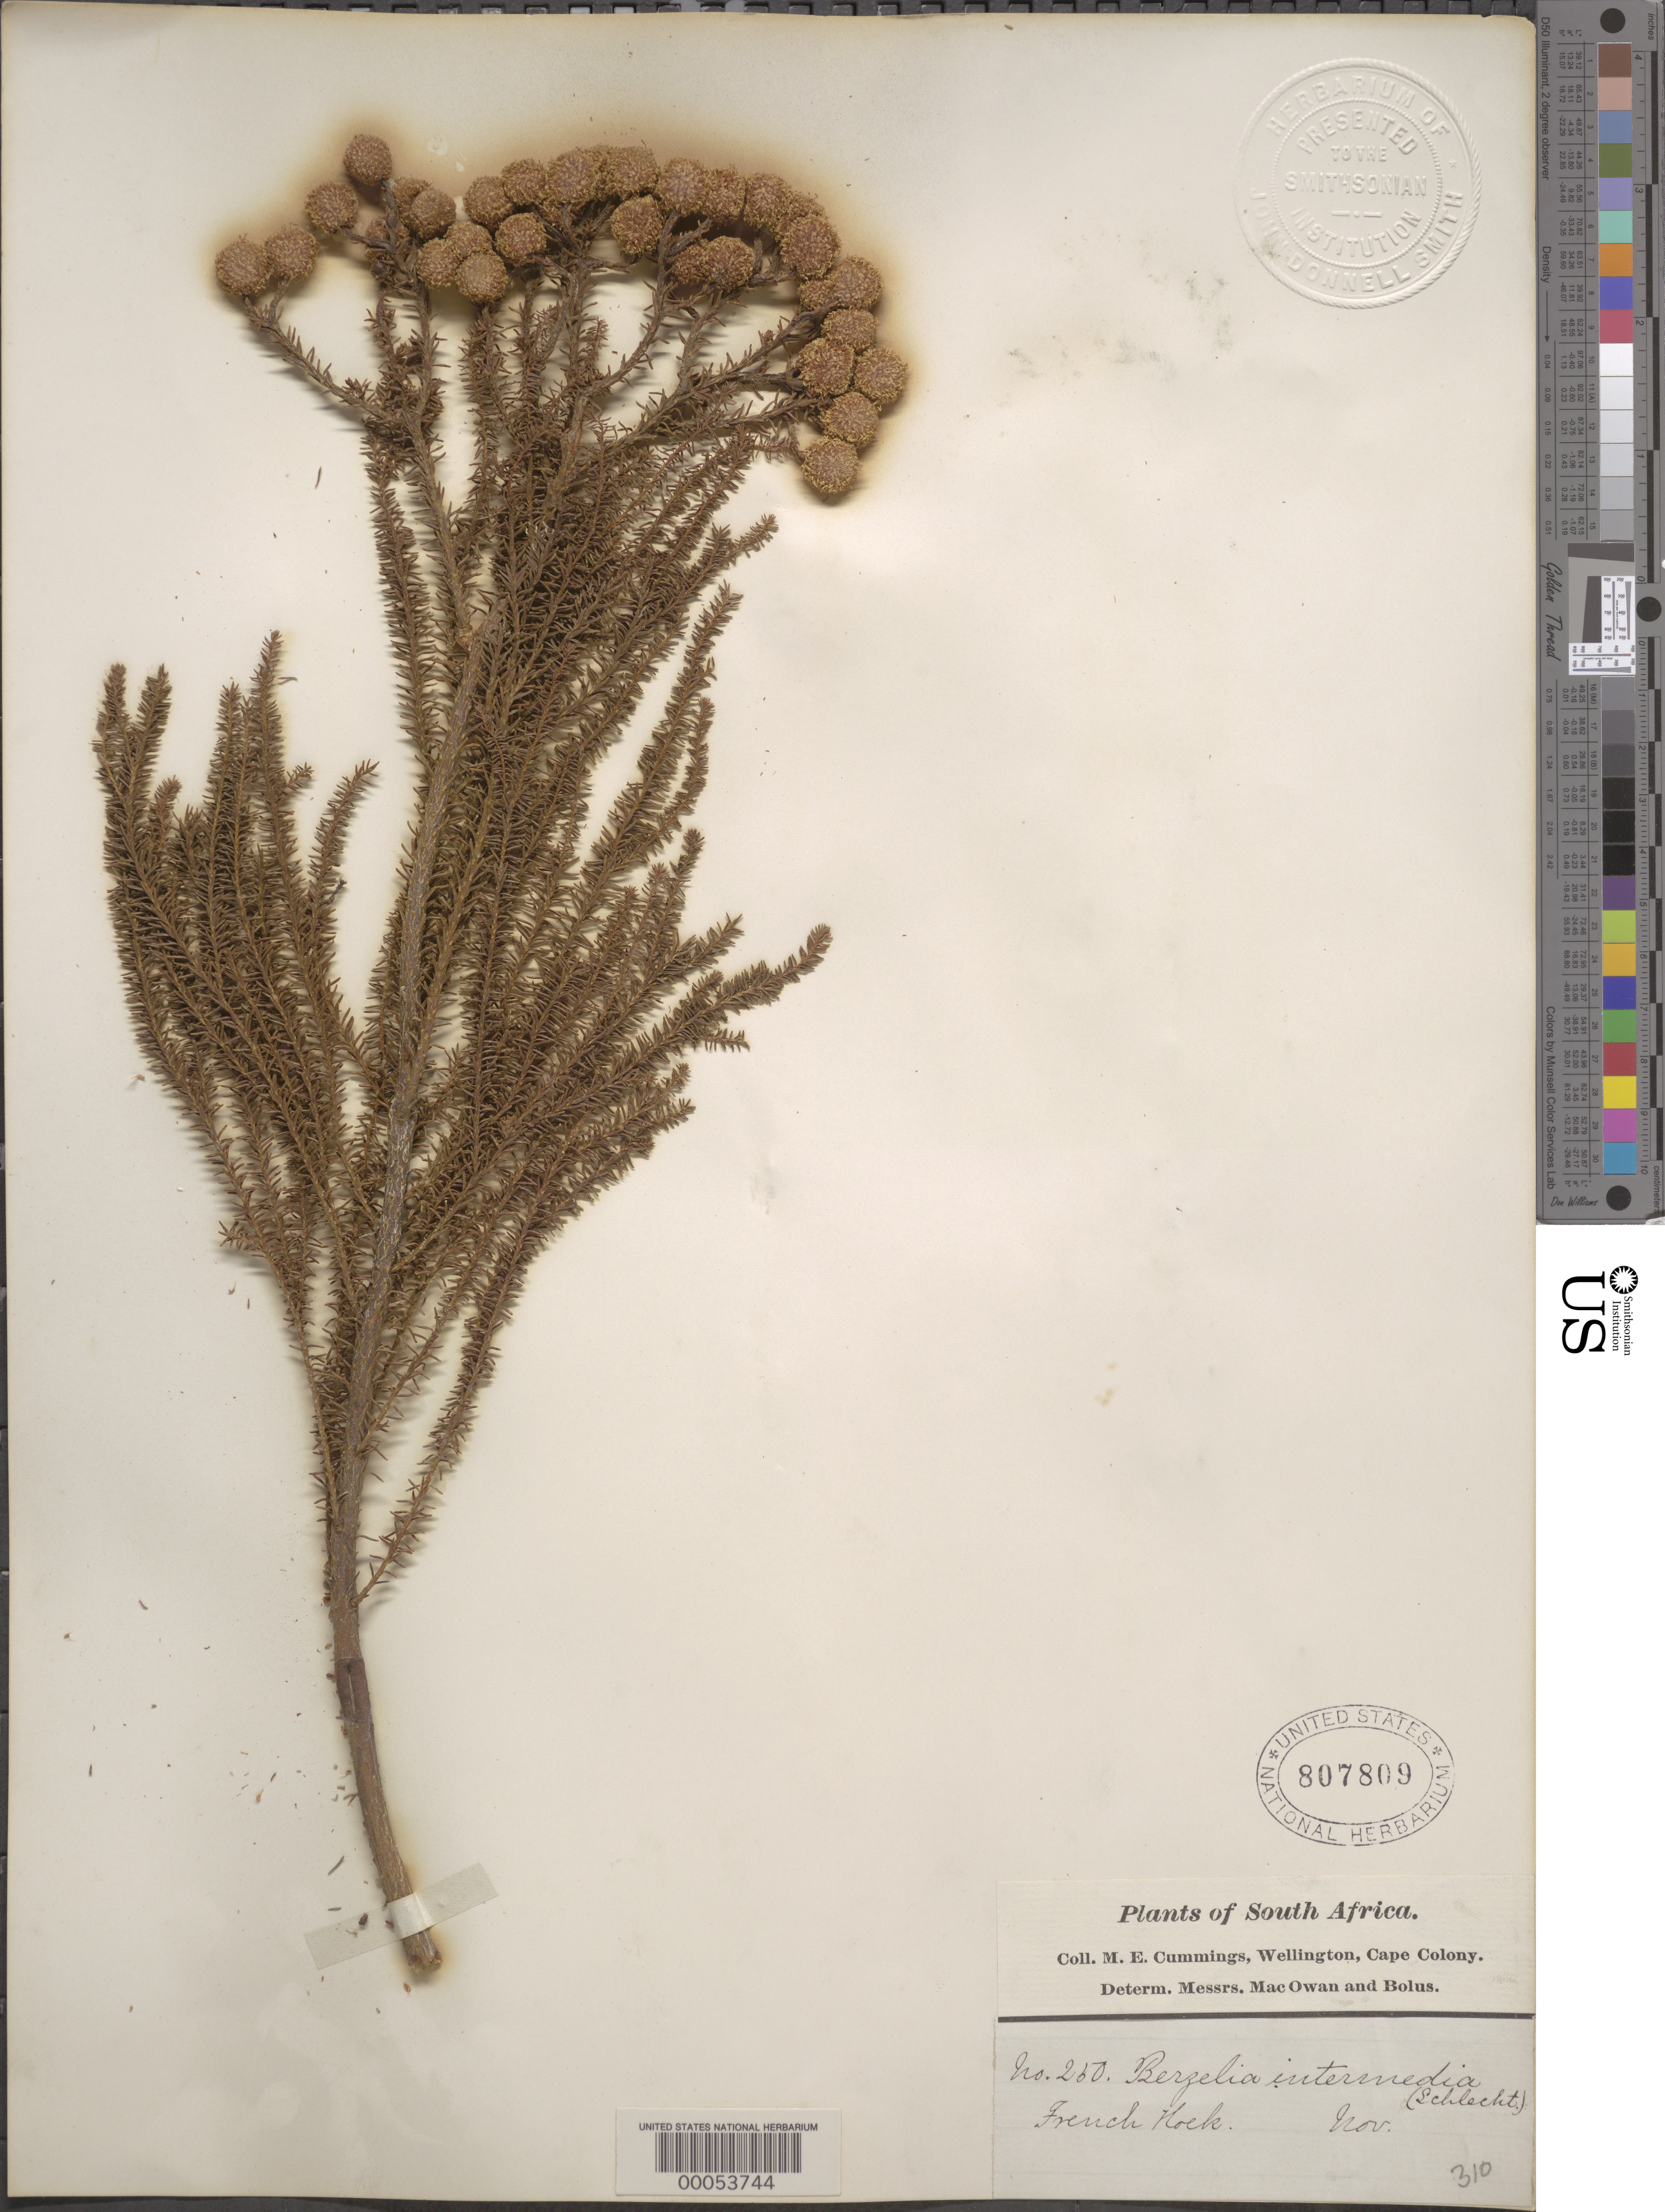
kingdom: Plantae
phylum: Tracheophyta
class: Magnoliopsida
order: Bruniales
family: Bruniaceae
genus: Berzelia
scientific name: Berzelia intermedia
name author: Schltdl.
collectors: M. E. Cummings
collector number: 250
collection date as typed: Nov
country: South Africa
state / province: Western Cape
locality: Wellington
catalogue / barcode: US 807809